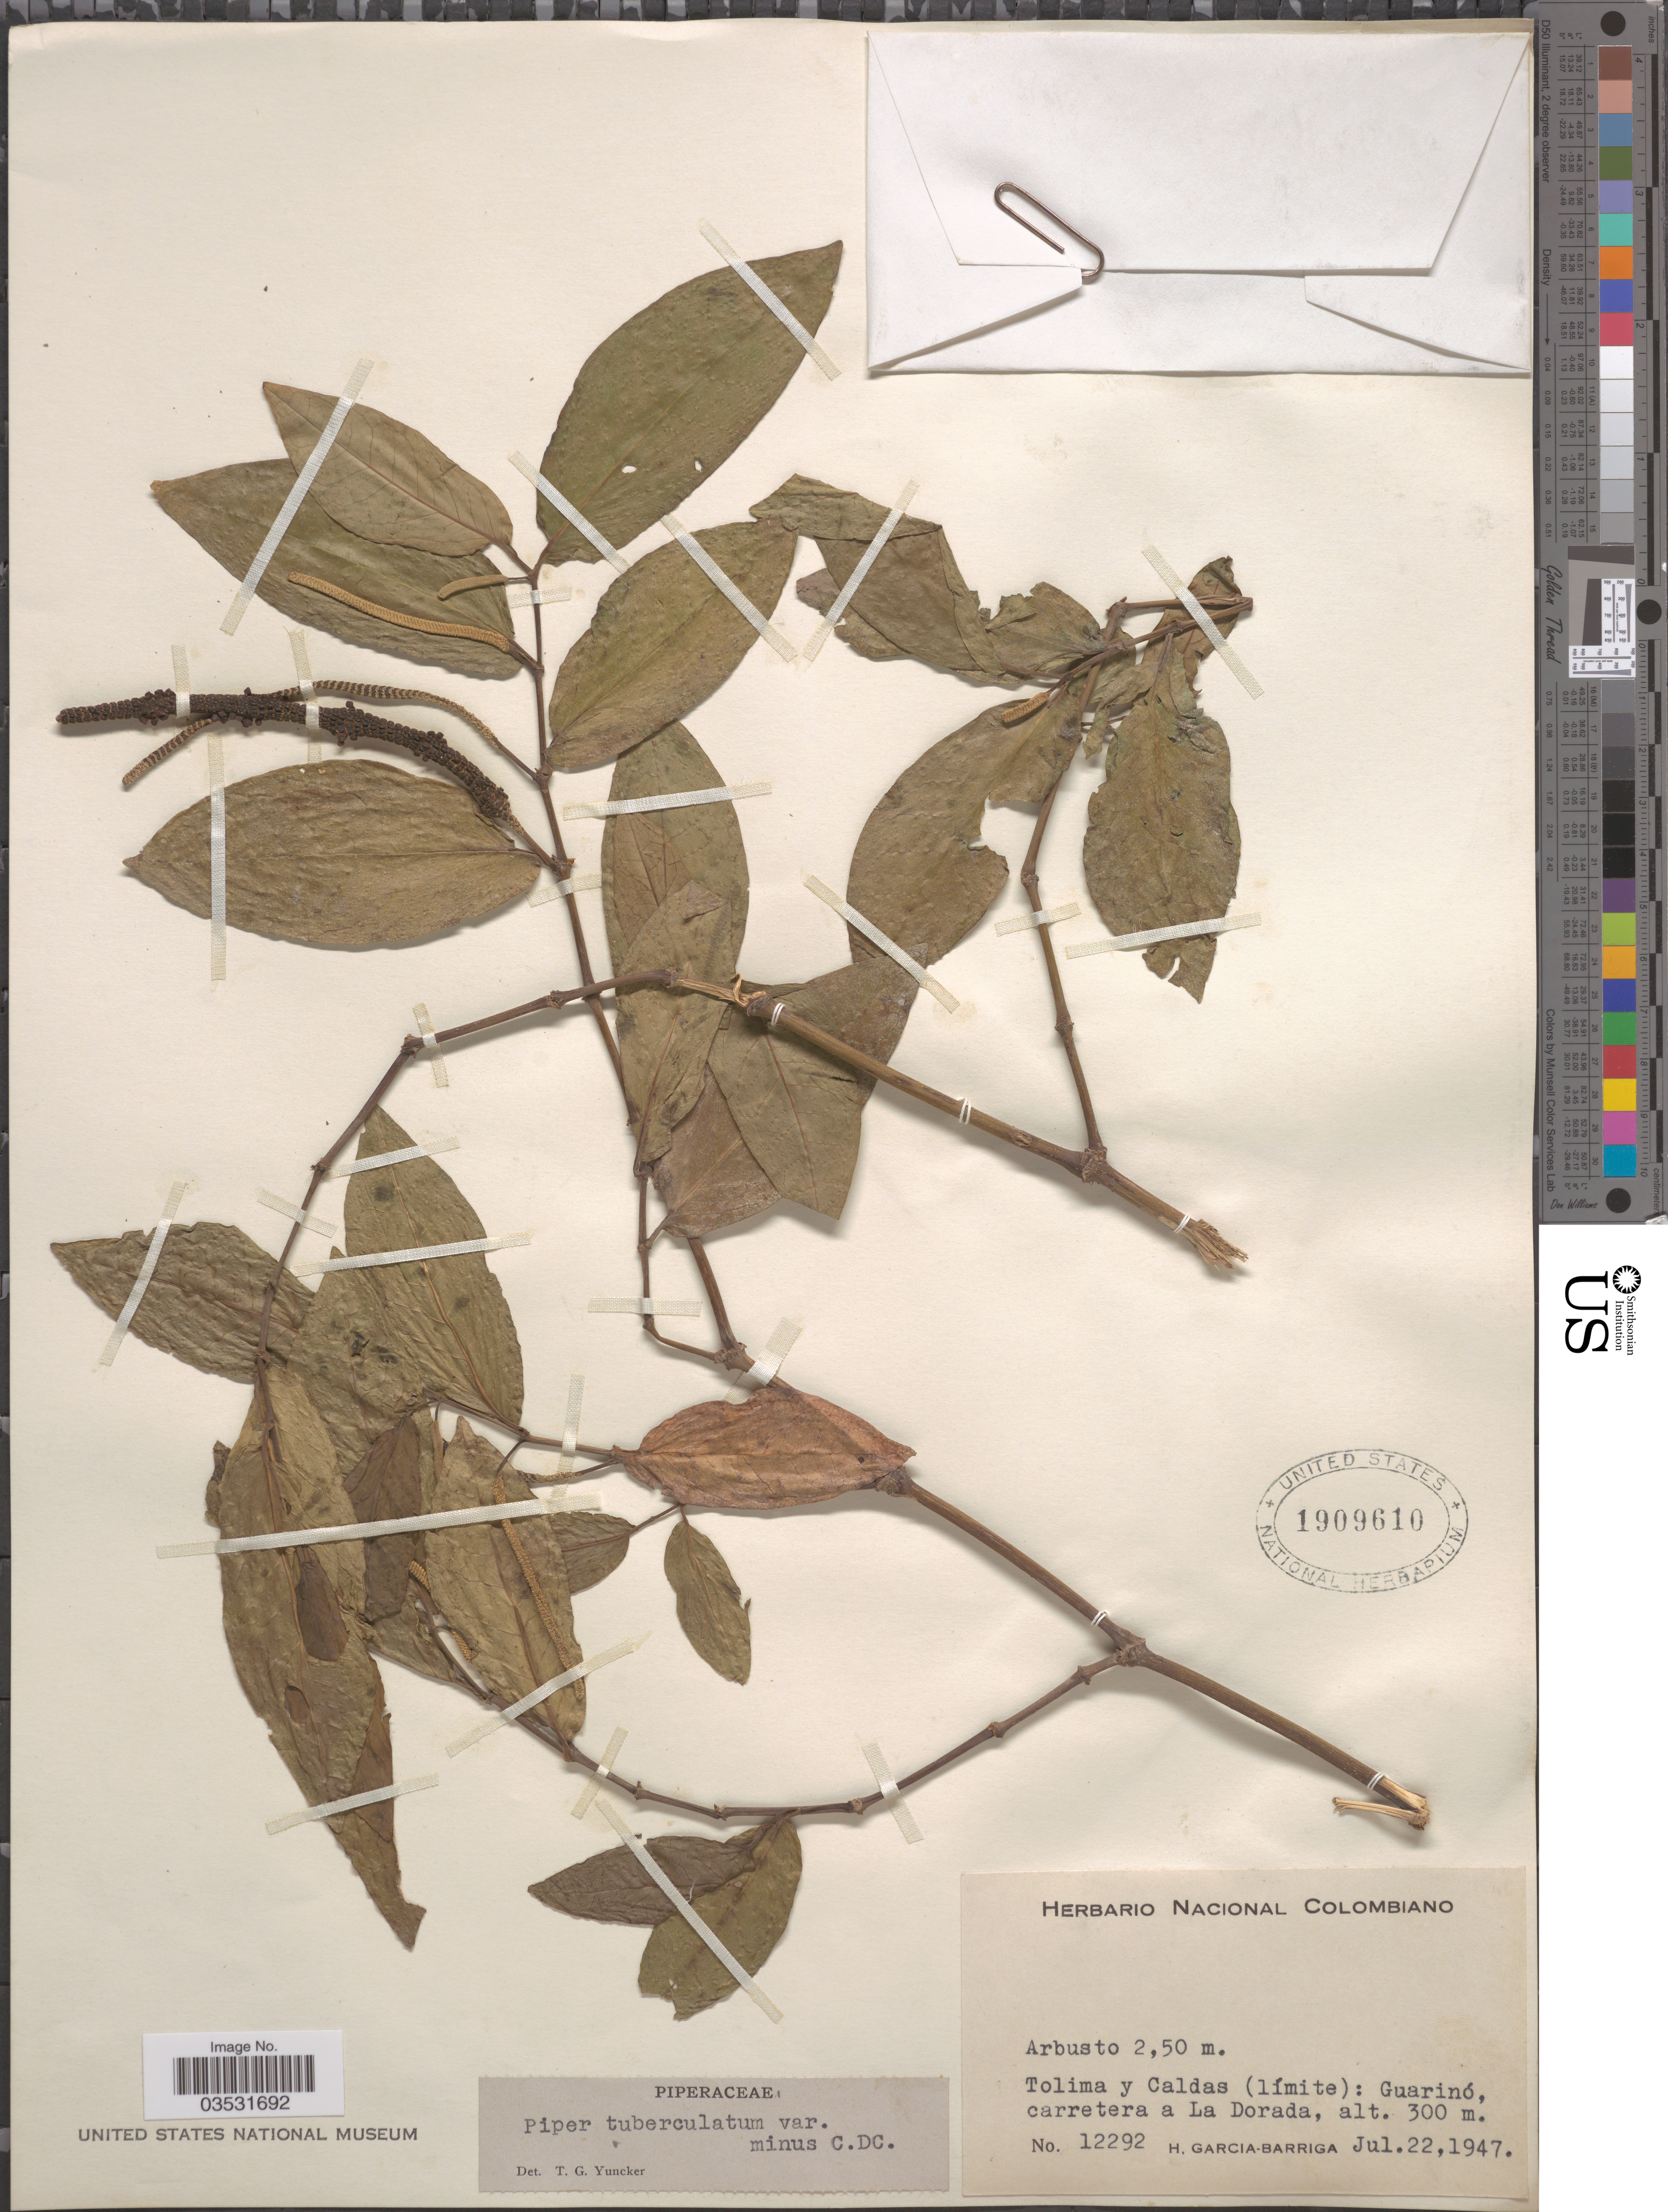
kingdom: Plantae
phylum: Tracheophyta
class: Magnoliopsida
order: Piperales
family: Piperaceae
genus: Piper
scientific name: Piper tuberculatum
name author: Jacq.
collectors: H. García Barriga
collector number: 12292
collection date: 1947-07-22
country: Colombia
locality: Tolima y Caldas (límite): Guarinó, carretera a La Dorada.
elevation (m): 300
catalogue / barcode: US 1909610